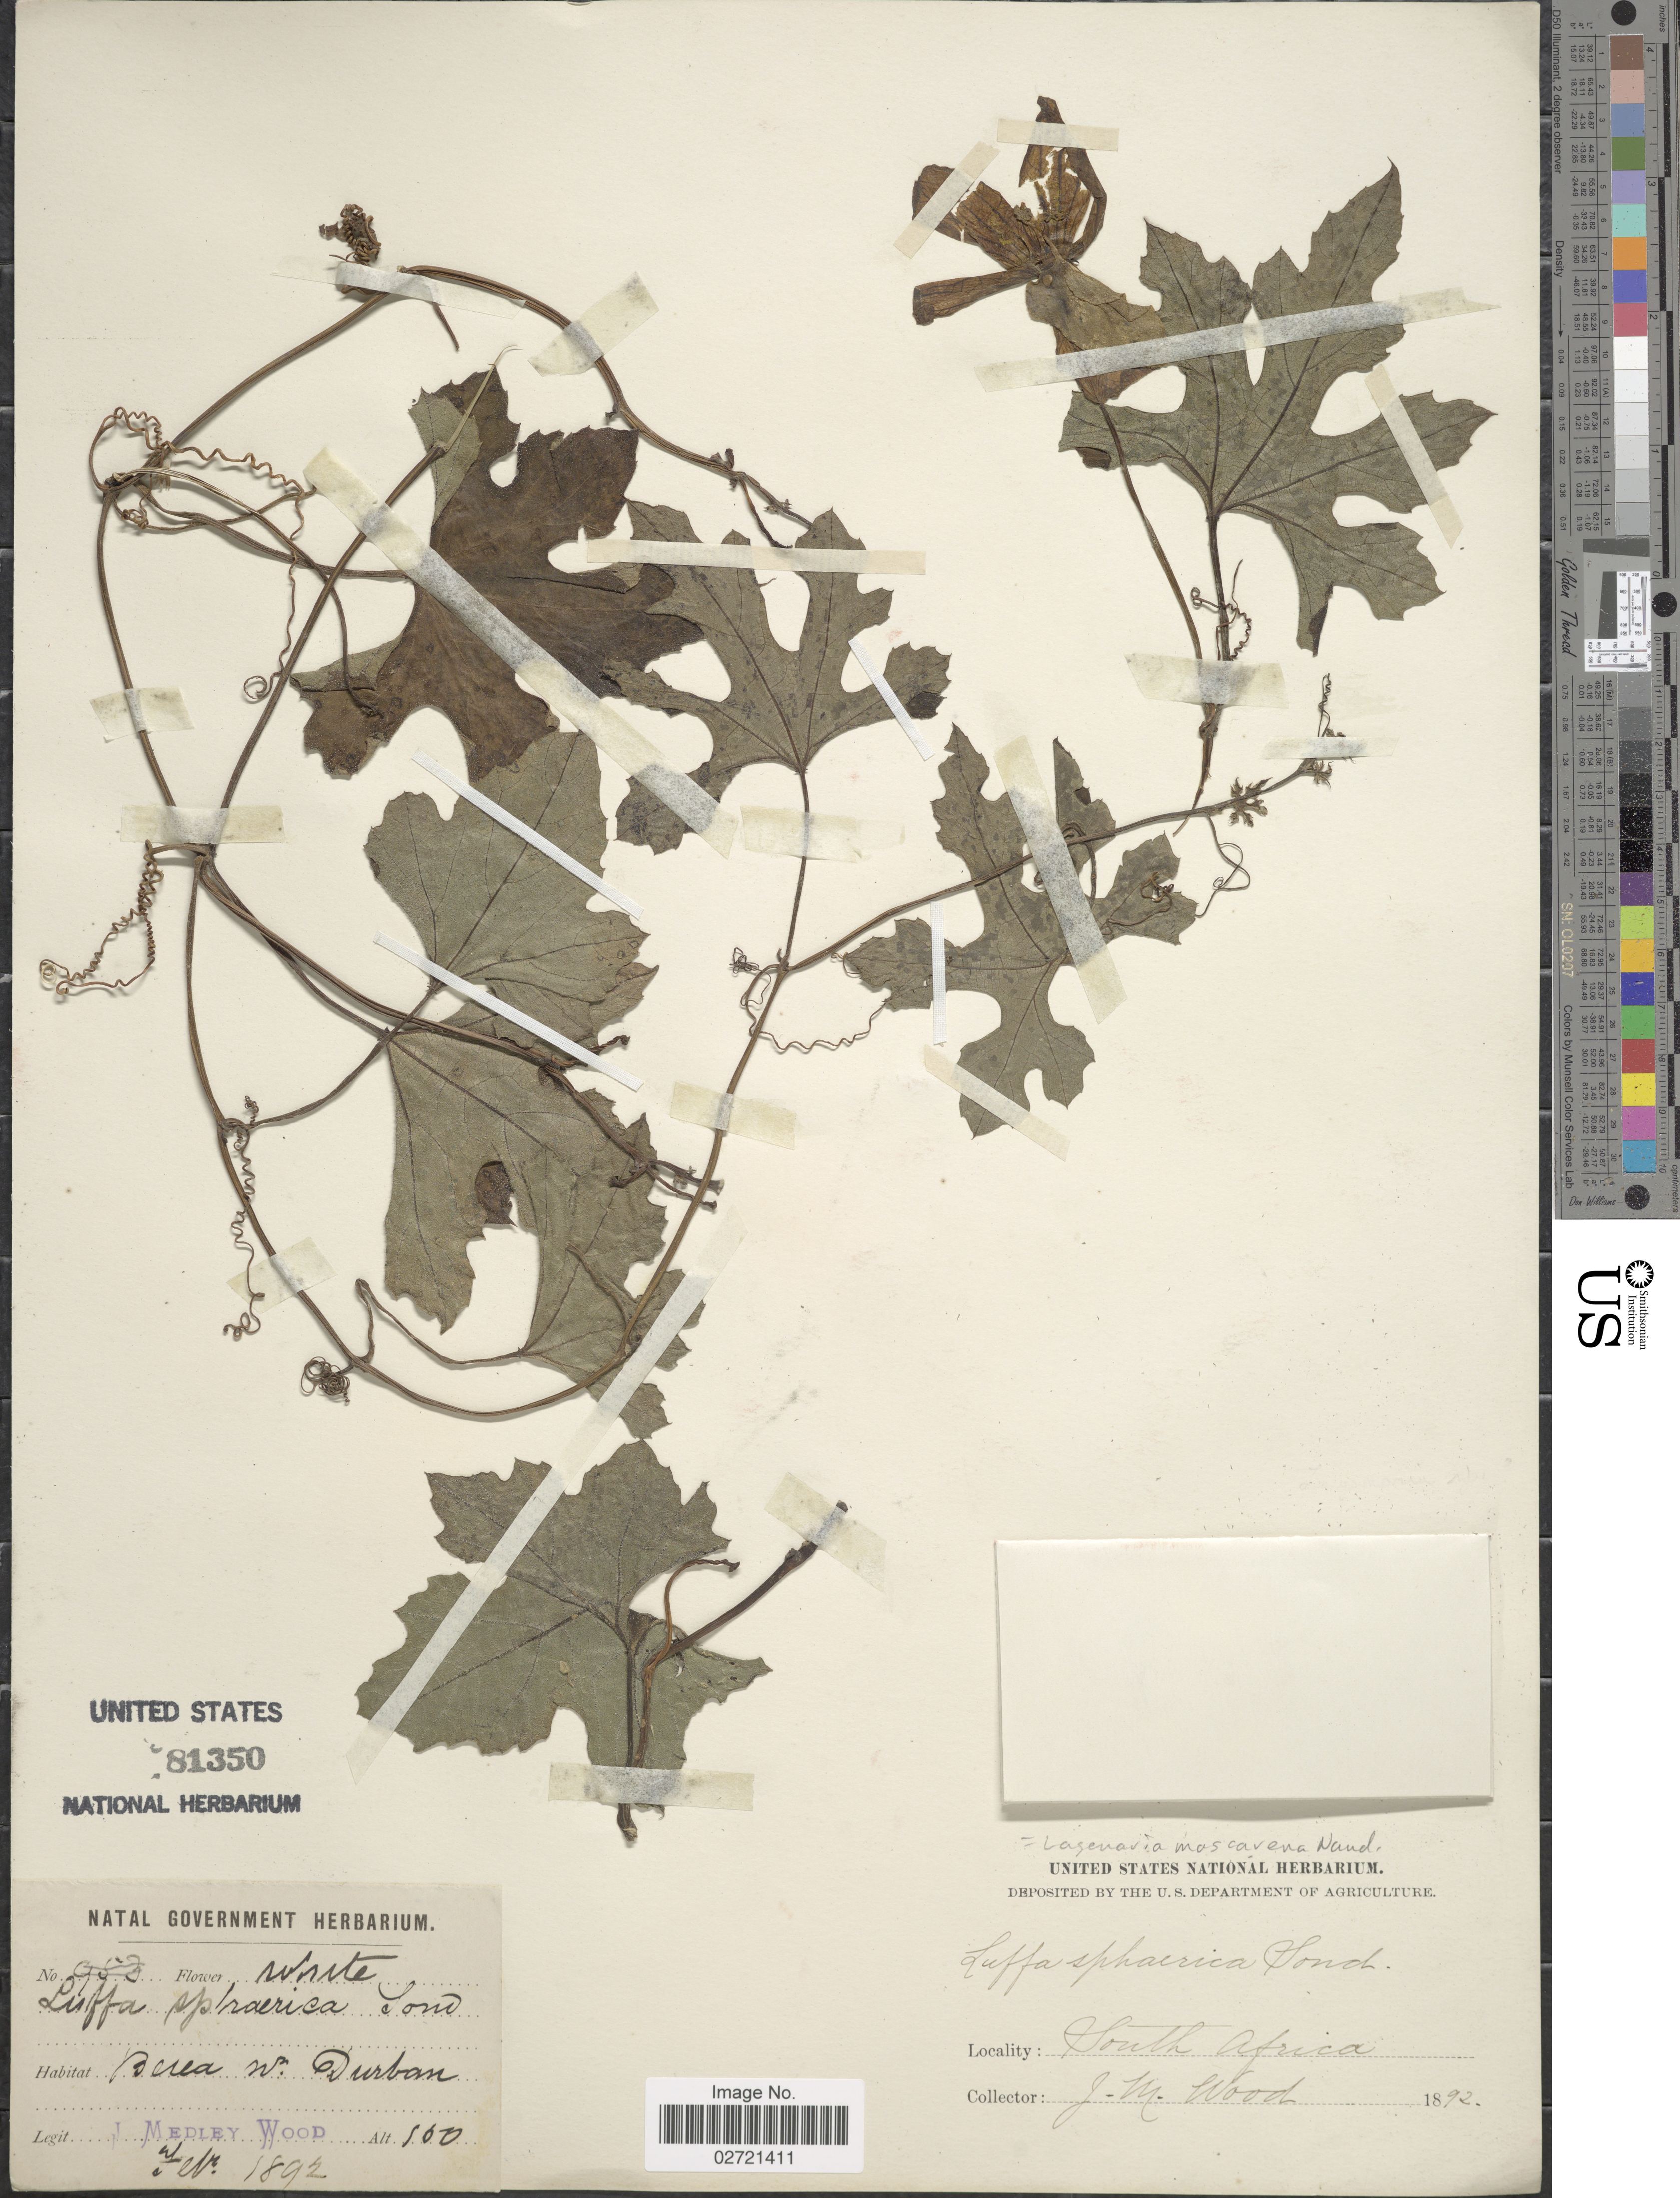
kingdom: Plantae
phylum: Tracheophyta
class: Magnoliopsida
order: Cucurbitales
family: Cucurbitaceae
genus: Lagenaria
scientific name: Lagenaria sphaerica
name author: (Sond.) Naudin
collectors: J. Medley Wood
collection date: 1892-02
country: South Africa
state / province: KwaZulu-Natal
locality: Berea nr. Durban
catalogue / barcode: US 81350